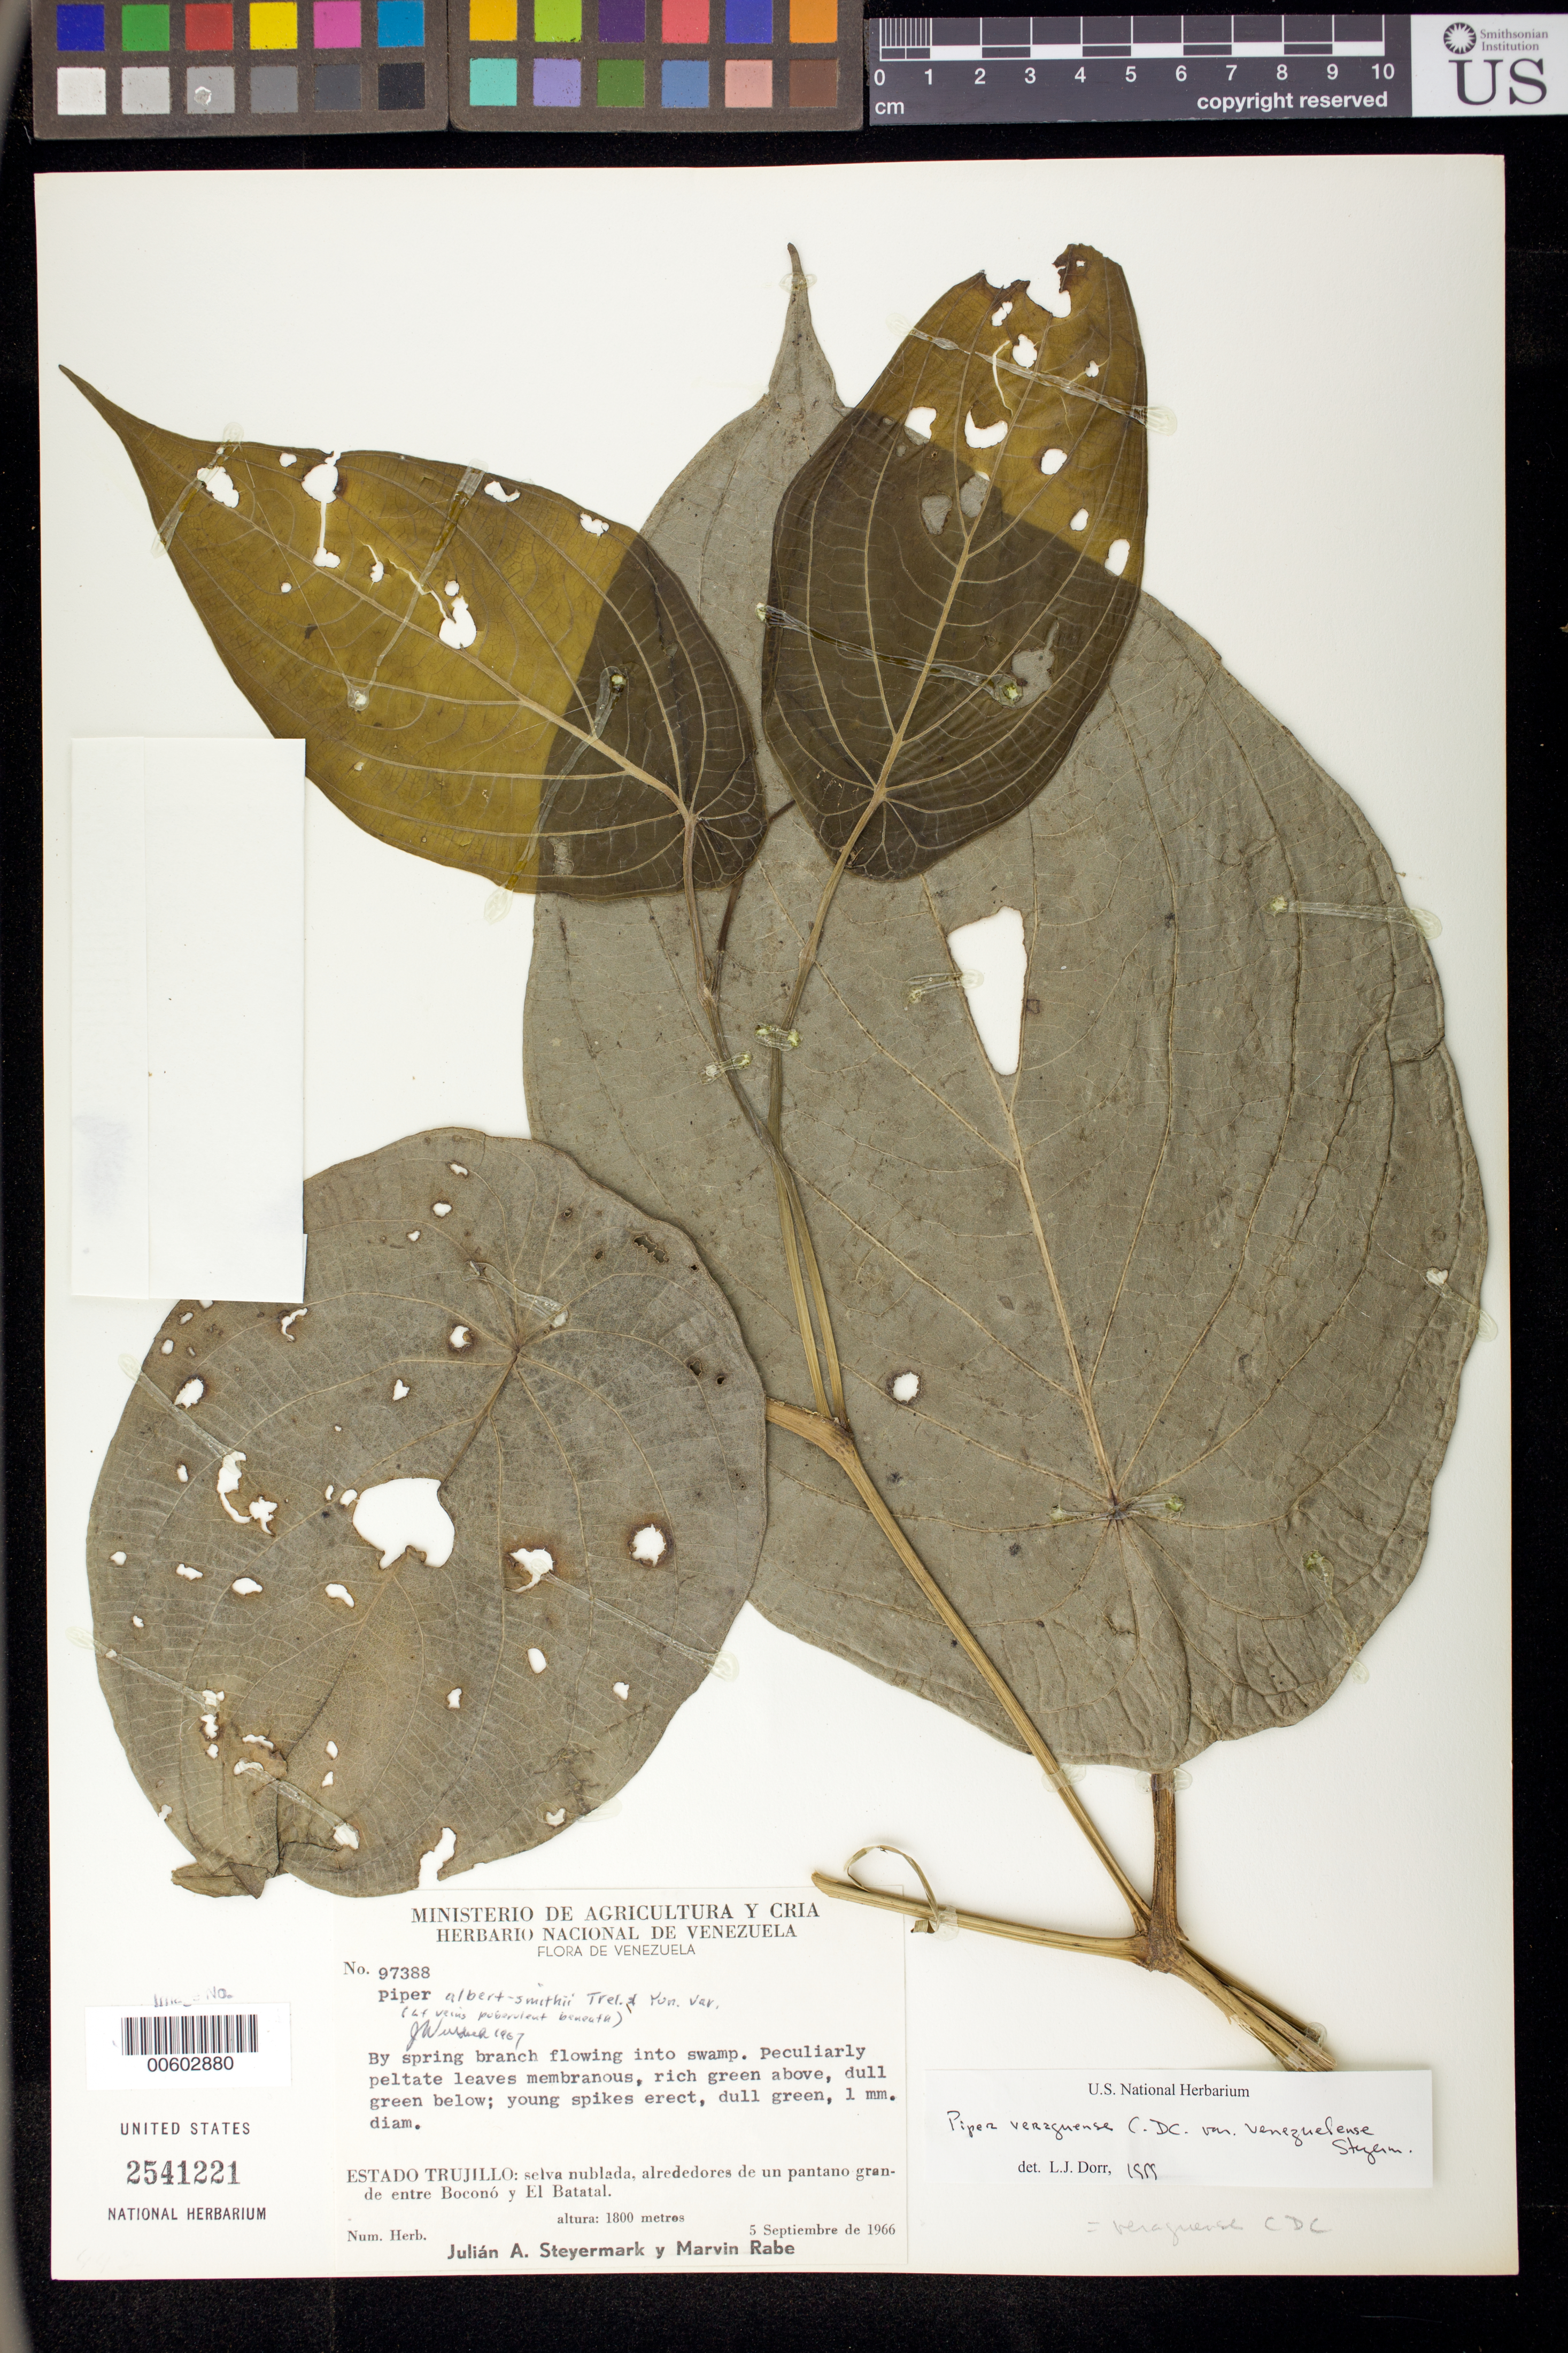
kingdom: Plantae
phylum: Tracheophyta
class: Magnoliopsida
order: Piperales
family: Piperaceae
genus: Piper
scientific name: Piper veraguense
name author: C. DC.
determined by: Dorr, L. J., (BOT), Smithsonian Institution - National Museum of Natural History (UNITED STATES)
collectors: J. Steyermark & M. Rabe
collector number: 97388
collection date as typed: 05 Sep 1966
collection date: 1966-09-05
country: Venezuela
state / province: Trujillo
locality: Alrededores de un pantano grande entre Boconó y El Batatal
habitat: Selva nublada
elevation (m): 1800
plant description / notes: US, VEN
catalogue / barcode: US 2541221